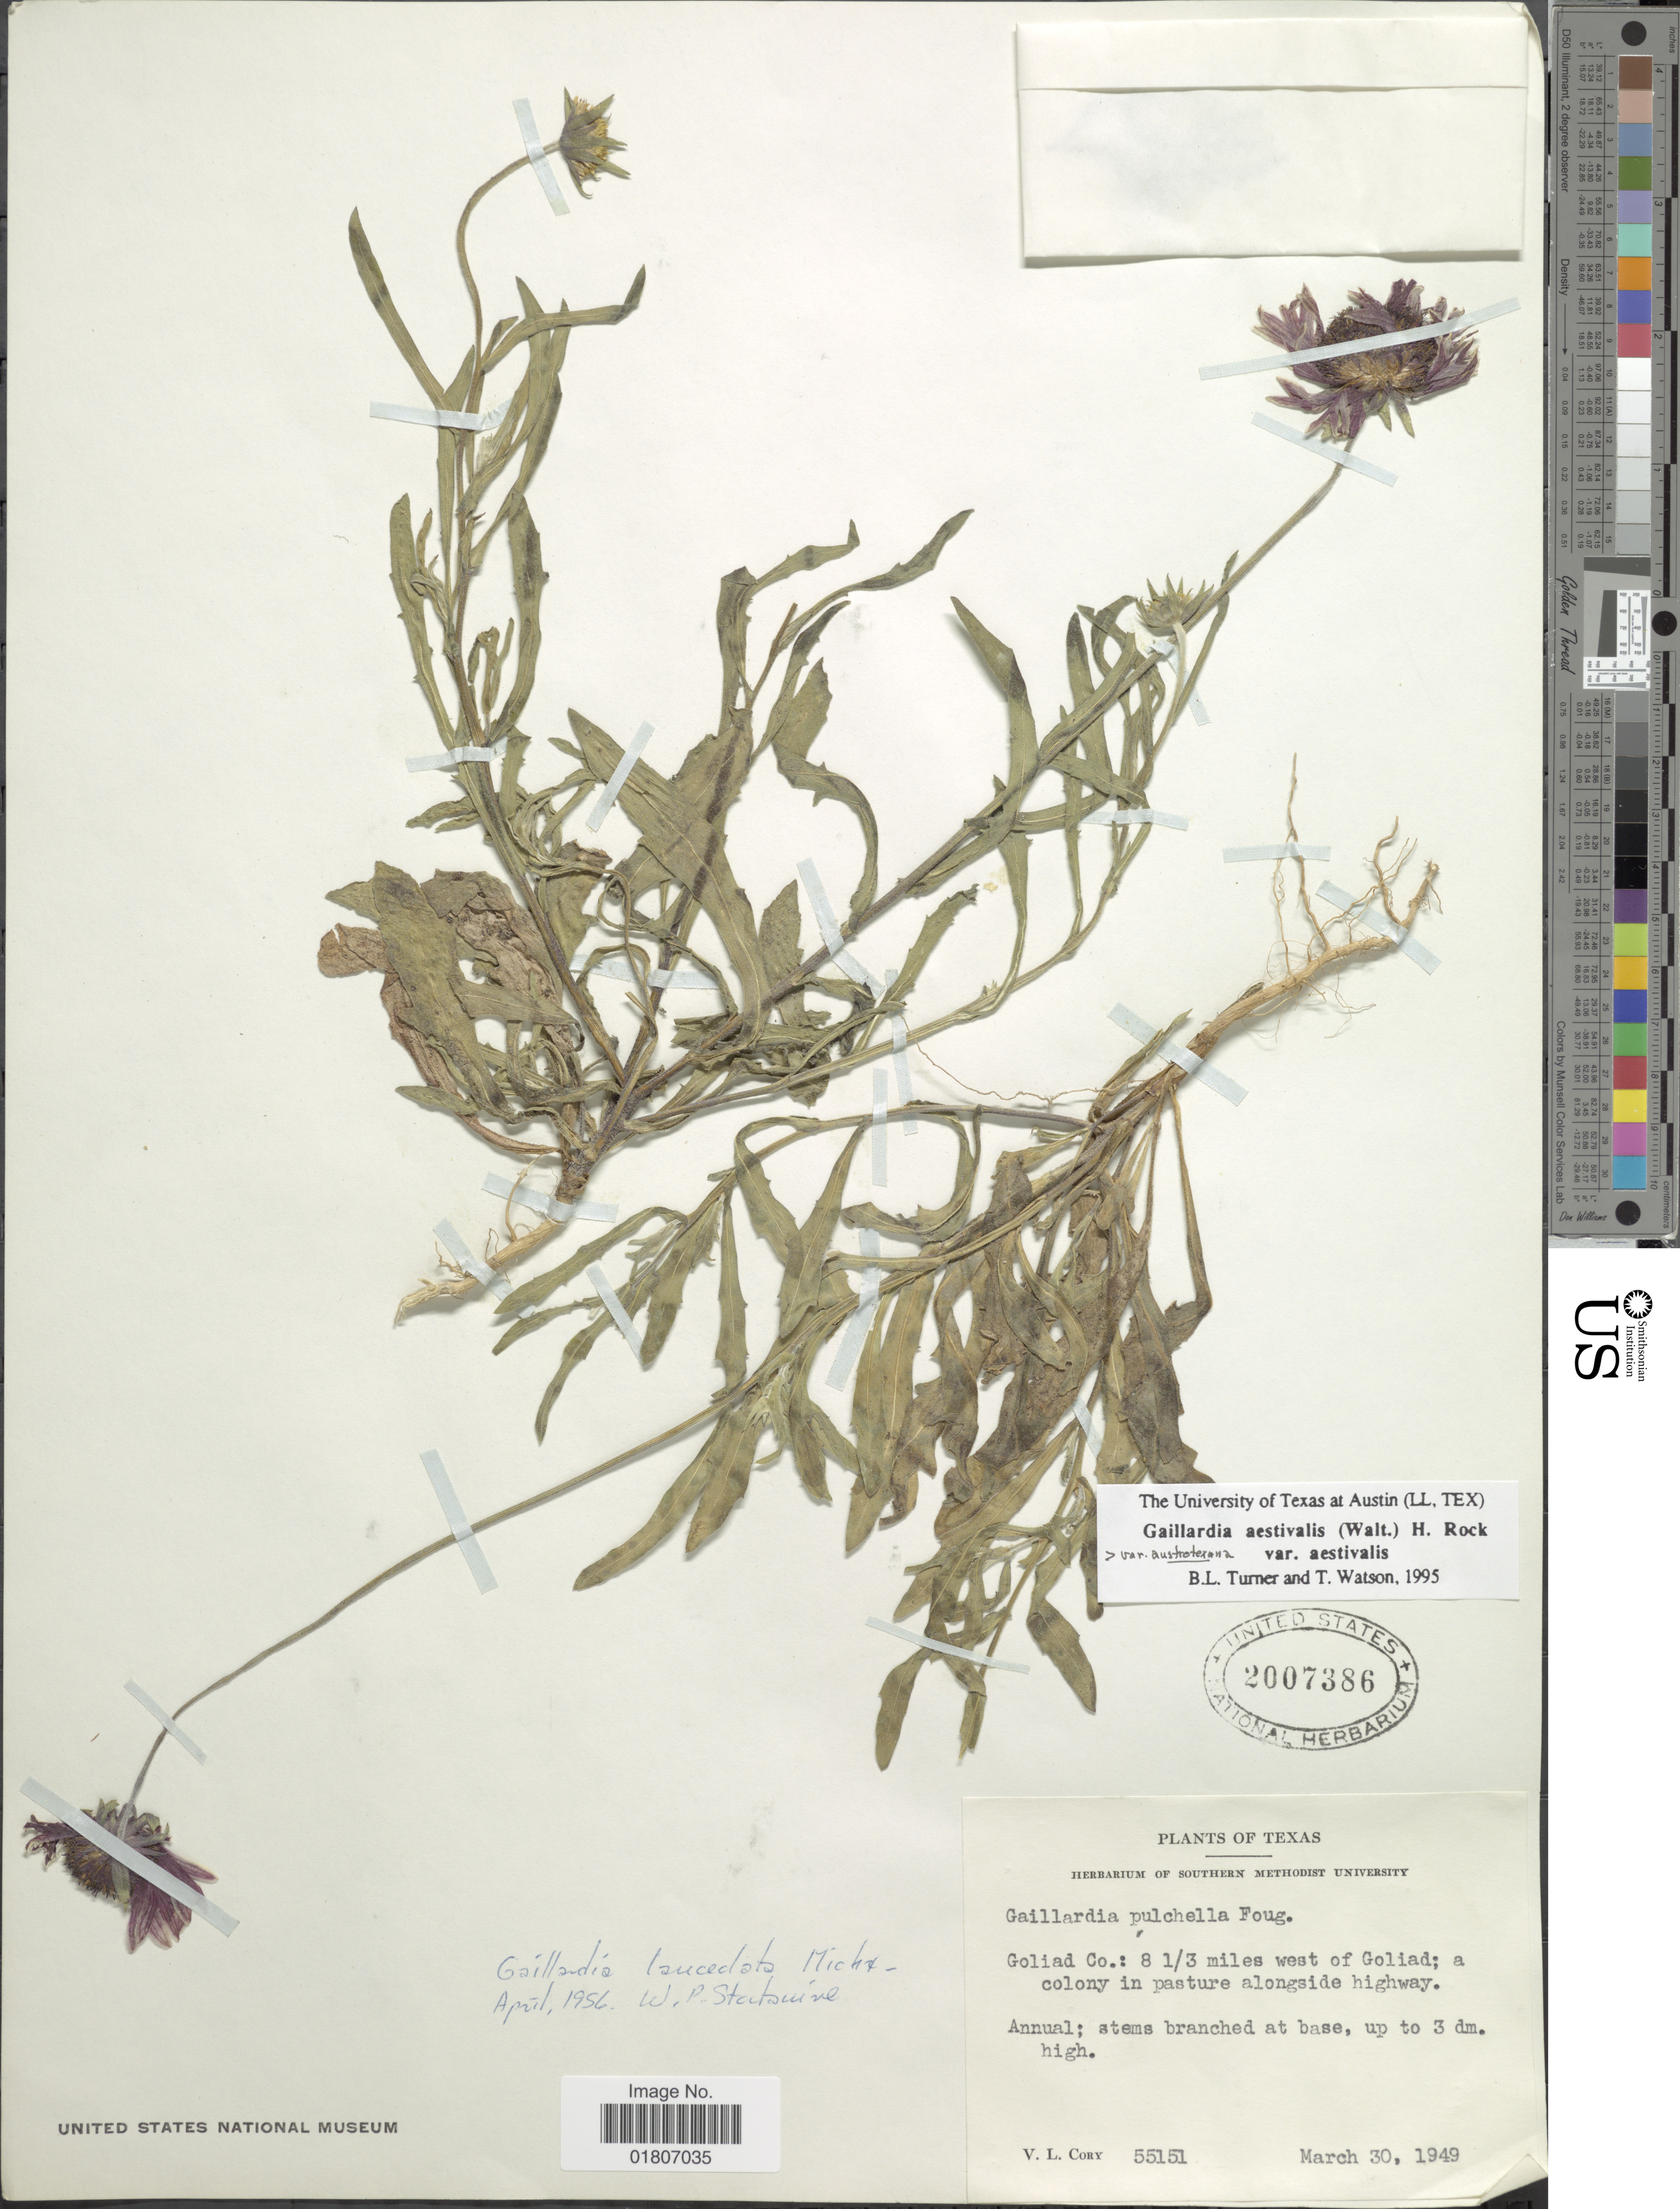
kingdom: Plantae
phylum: Tracheophyta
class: Magnoliopsida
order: Asterales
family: Asteraceae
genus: Gaillardia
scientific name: Gaillardia aestivalis var. aestivalis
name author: (Walter) H. Rock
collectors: V. Cory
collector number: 55151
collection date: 1949-03-30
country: United States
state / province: Texas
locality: Goliad Co.: 8 1/3 miles west of Goliad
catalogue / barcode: US 2007386